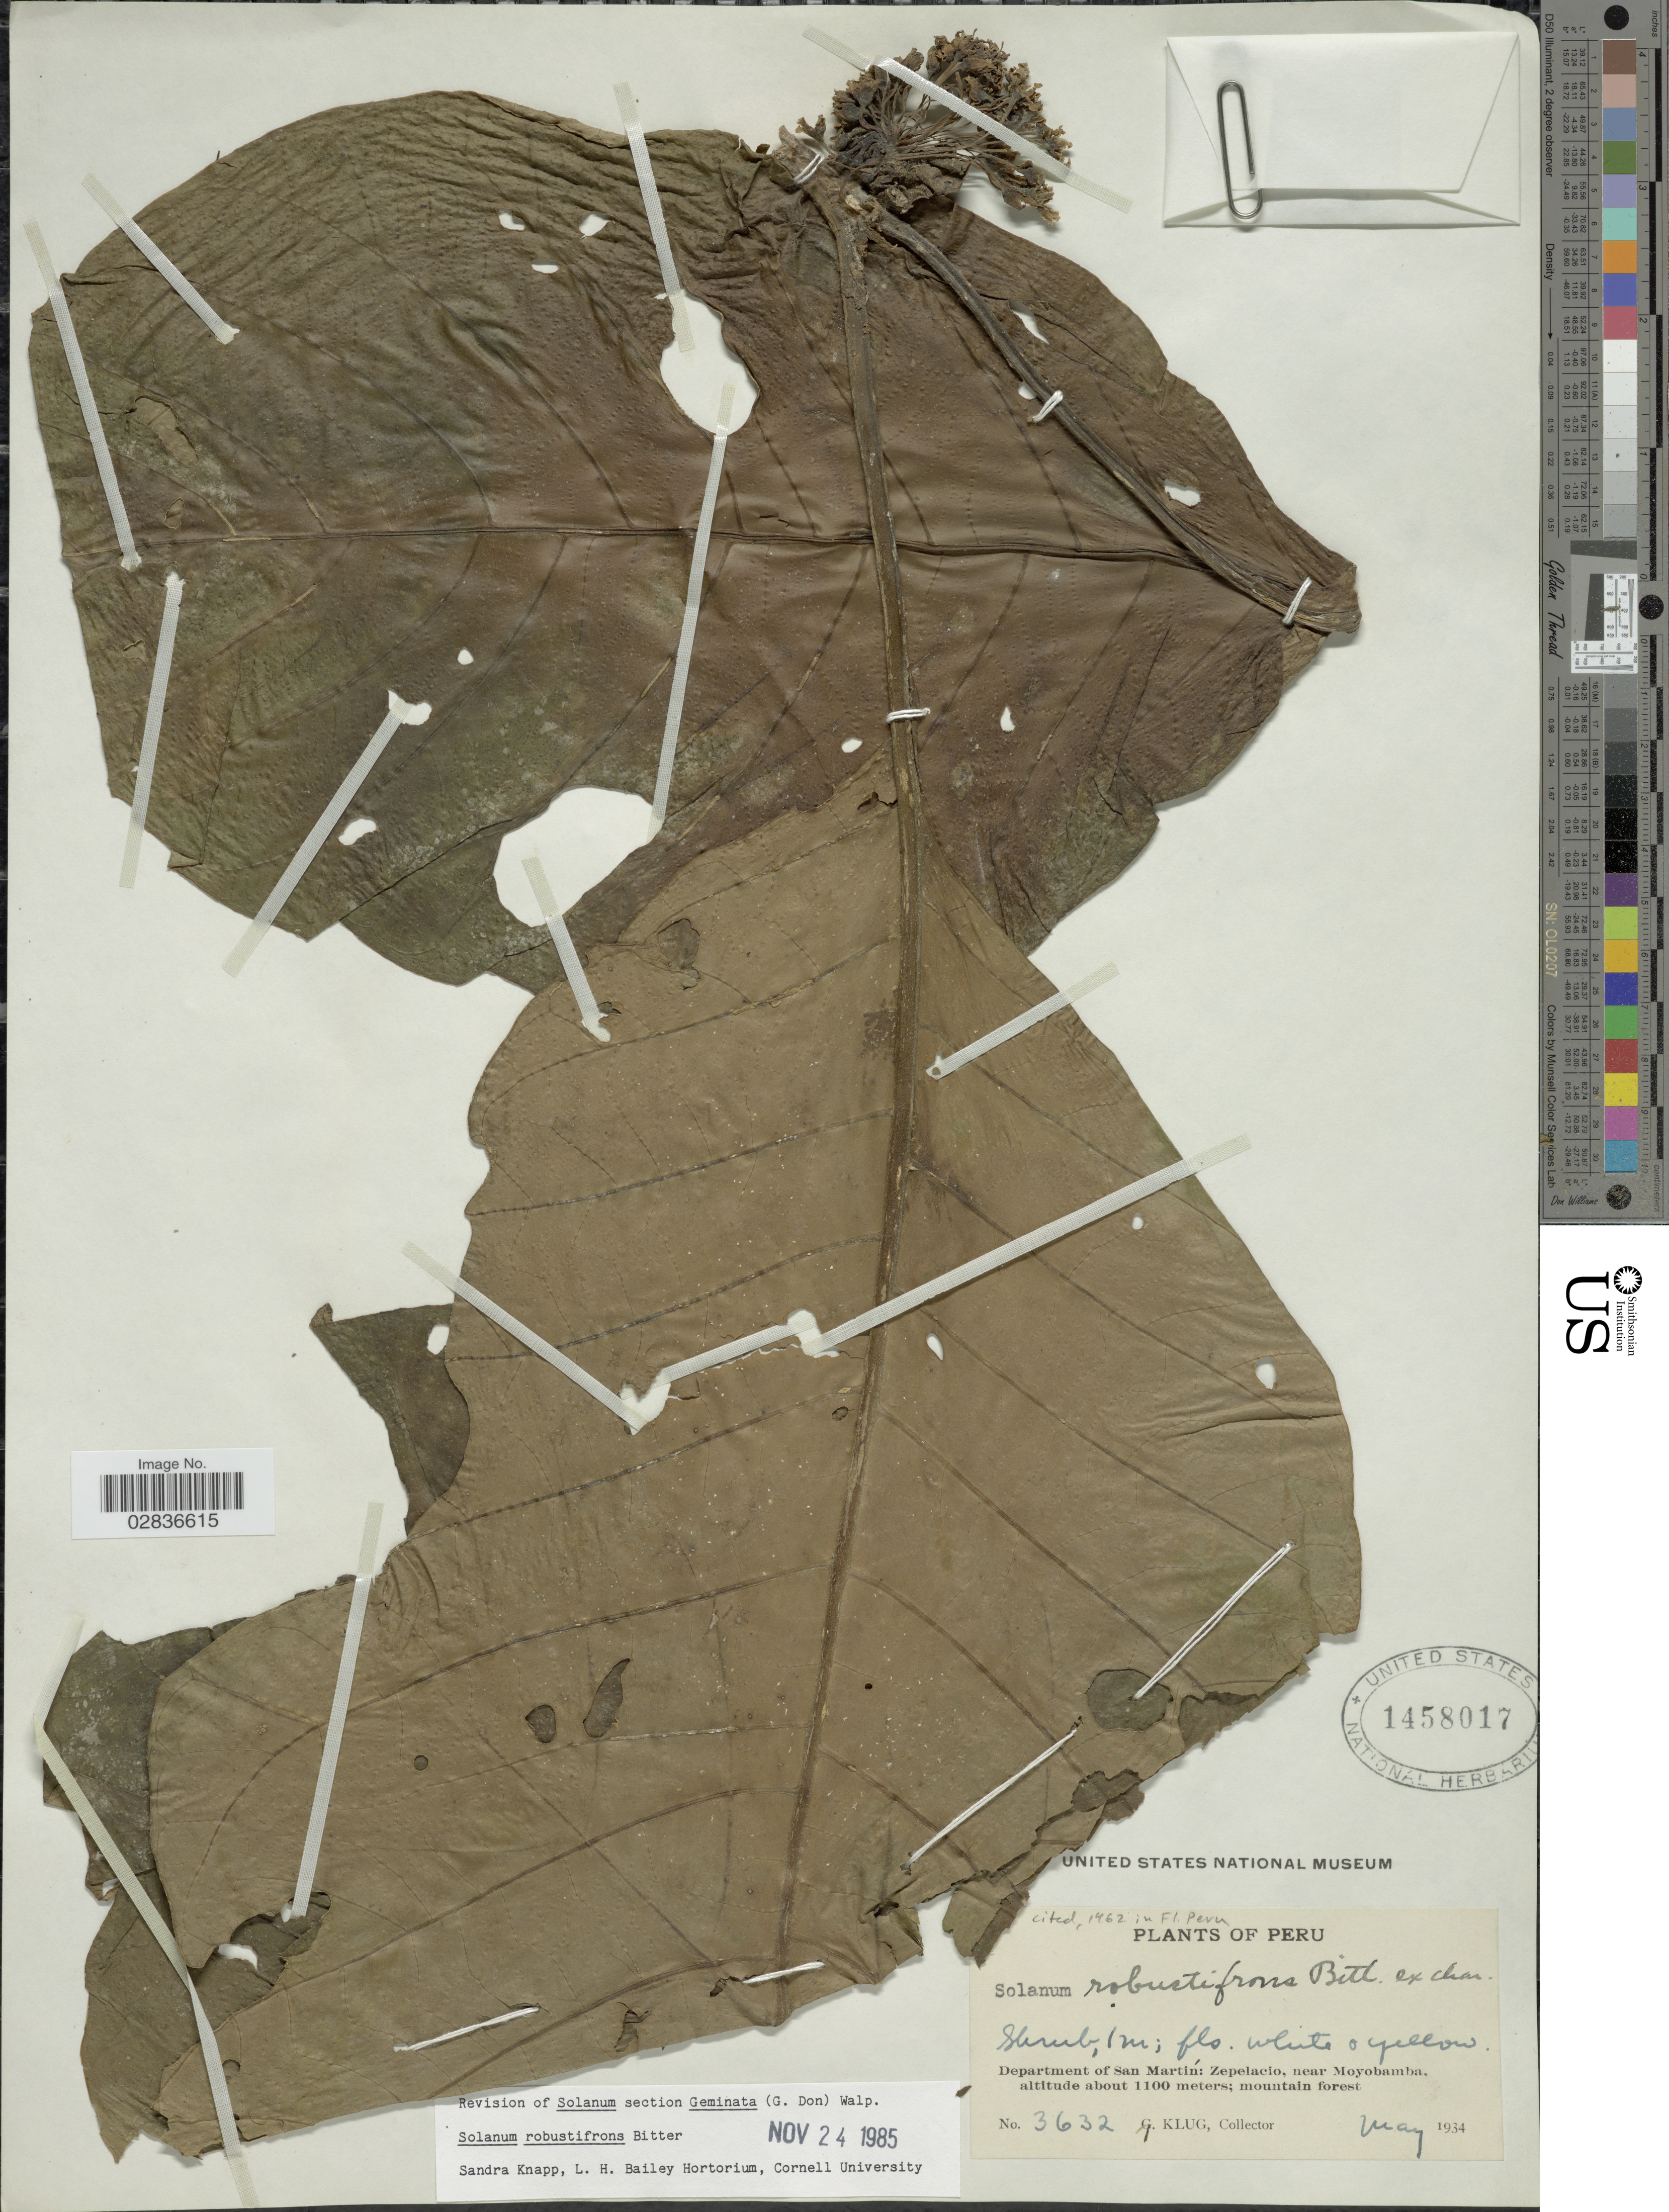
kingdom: Plantae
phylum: Tracheophyta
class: Magnoliopsida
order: Solanales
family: Solanaceae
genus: Solanum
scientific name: Solanum robustifrons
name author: Bitter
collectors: G. Klug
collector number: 3632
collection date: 1934-05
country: Peru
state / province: San Martín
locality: Department of San Martín: Zepelacio, near Moyobamba.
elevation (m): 1100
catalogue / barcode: US 1458017